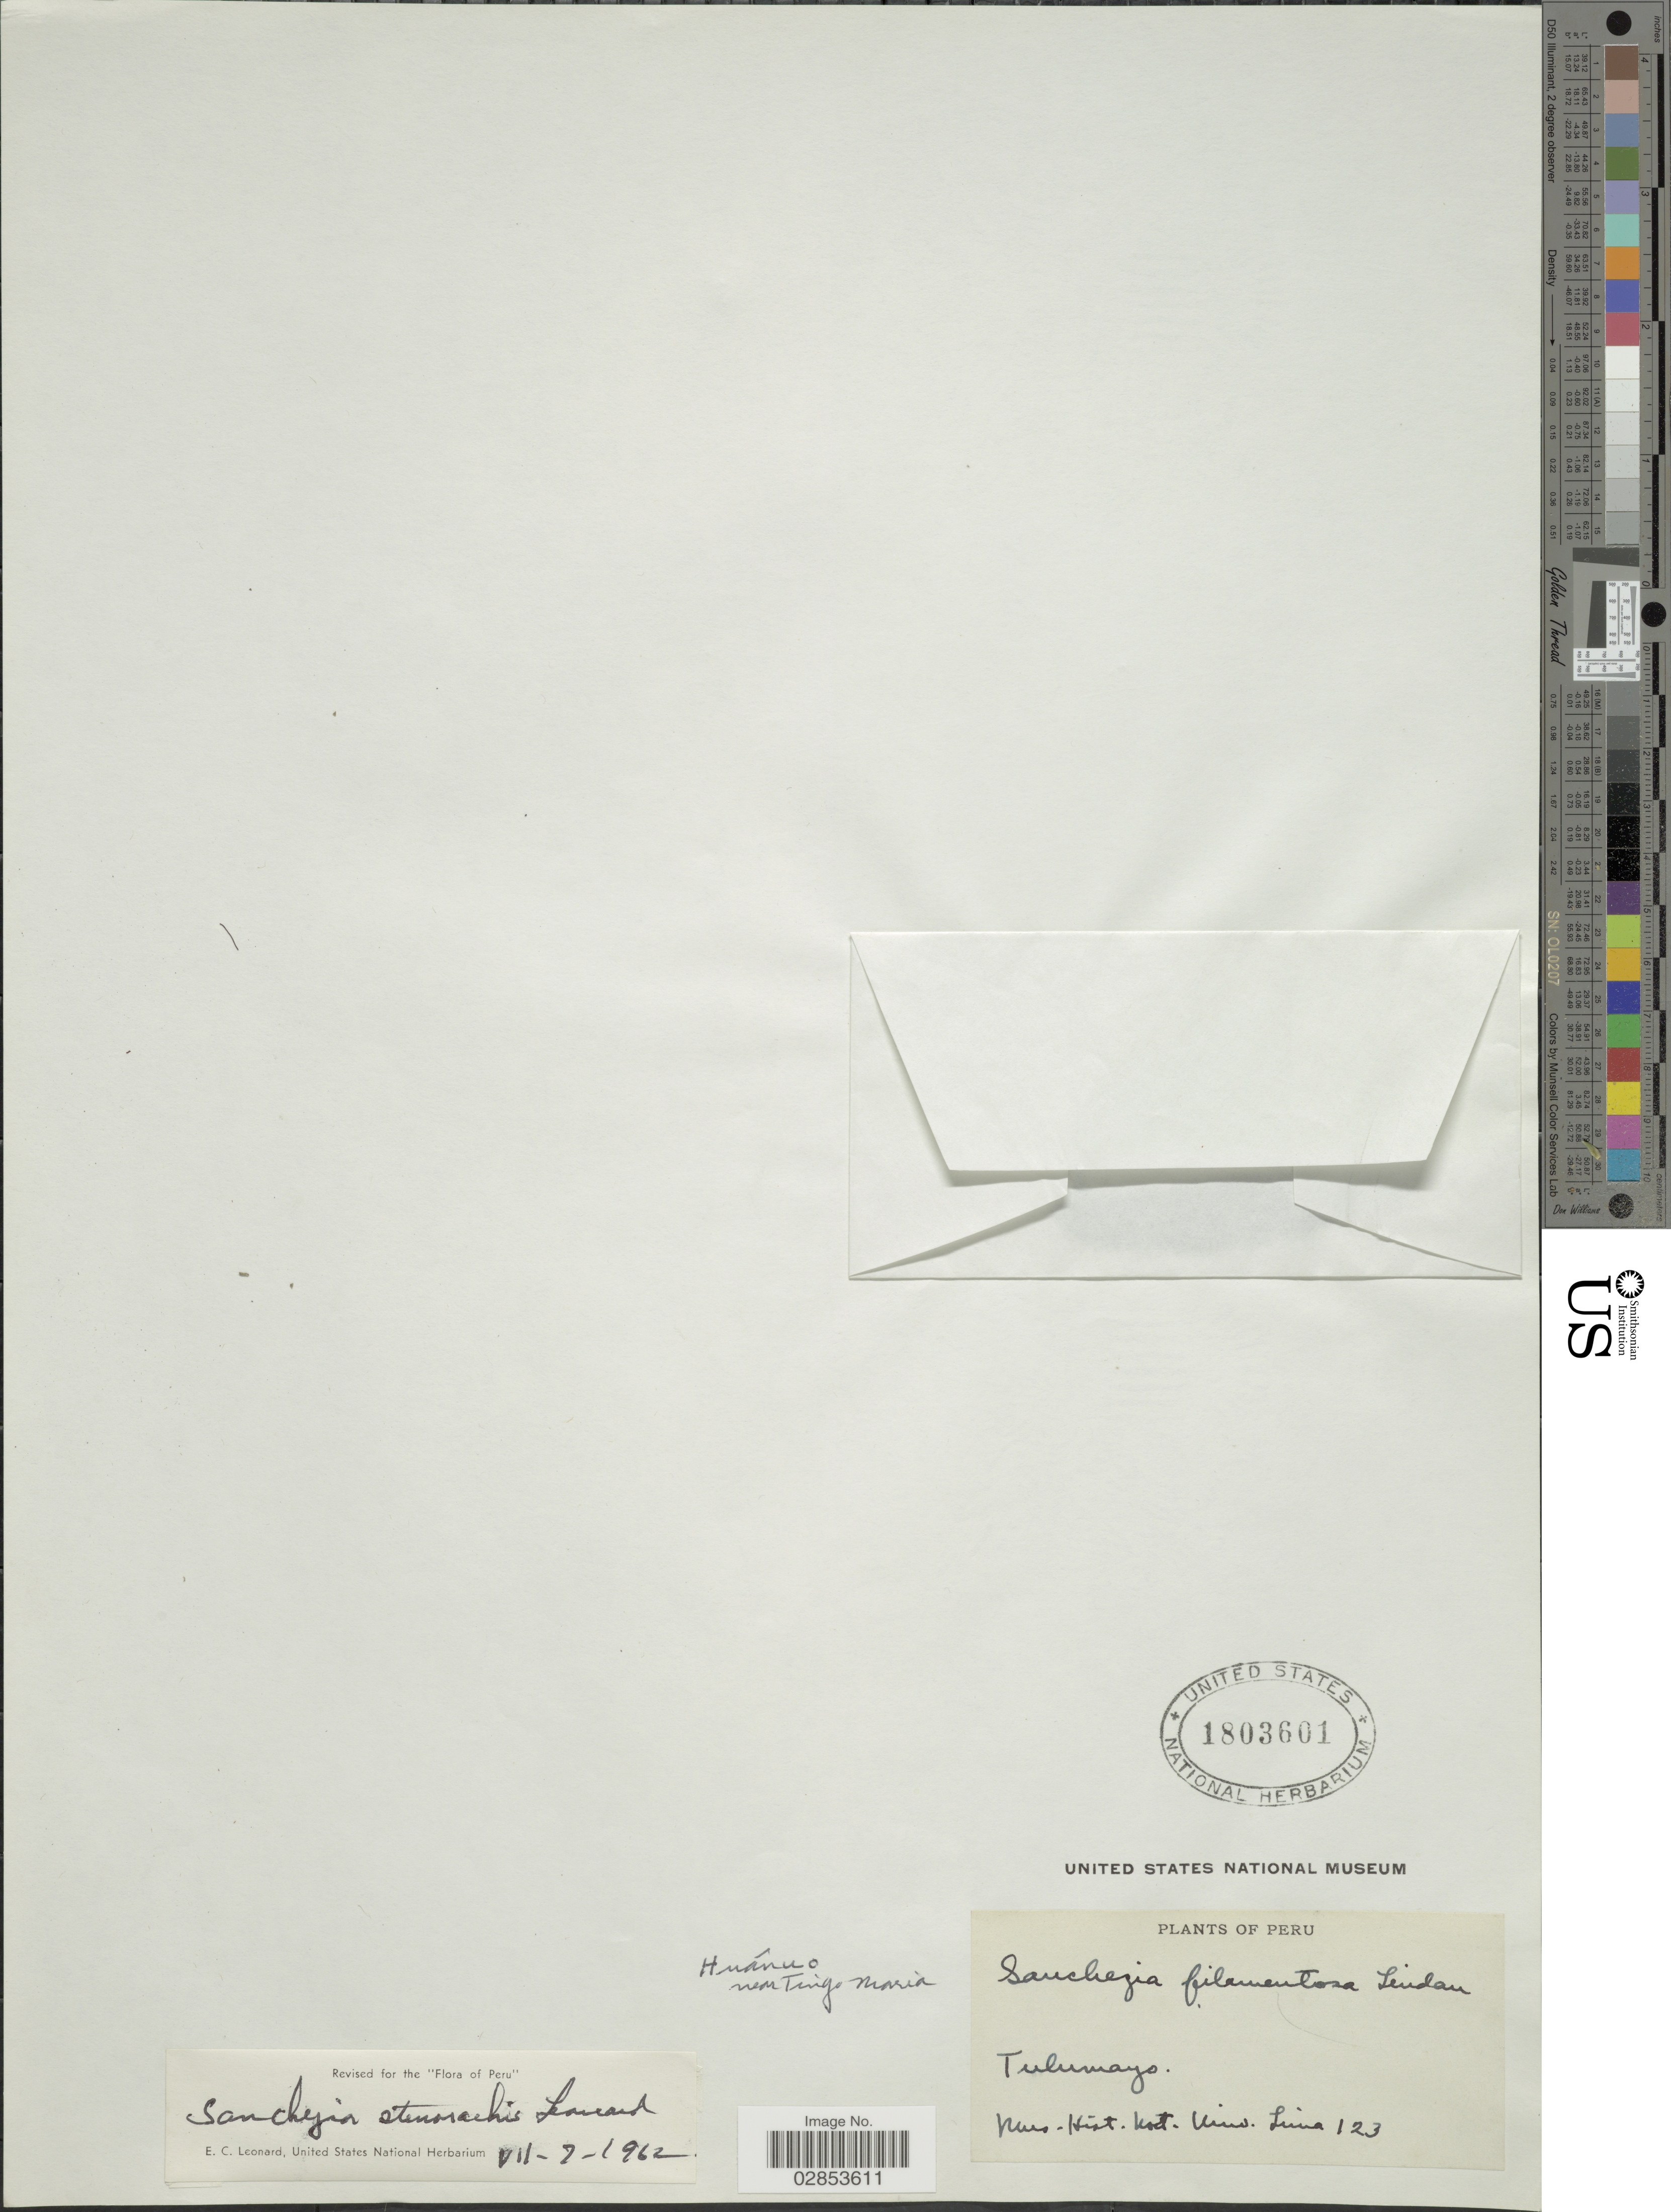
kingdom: Plantae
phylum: Tracheophyta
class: Magnoliopsida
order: Lamiales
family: Acanthaceae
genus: Sanchezia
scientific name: Sanchezia aurea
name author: Leonard & L.B. Sm.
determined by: Azevedo, Igor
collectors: Mus. Hist. Nat. Univ. Lima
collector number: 123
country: Peru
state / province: Huánuco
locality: Near Tingo Maria. Tulumayo.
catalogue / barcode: US 1803601